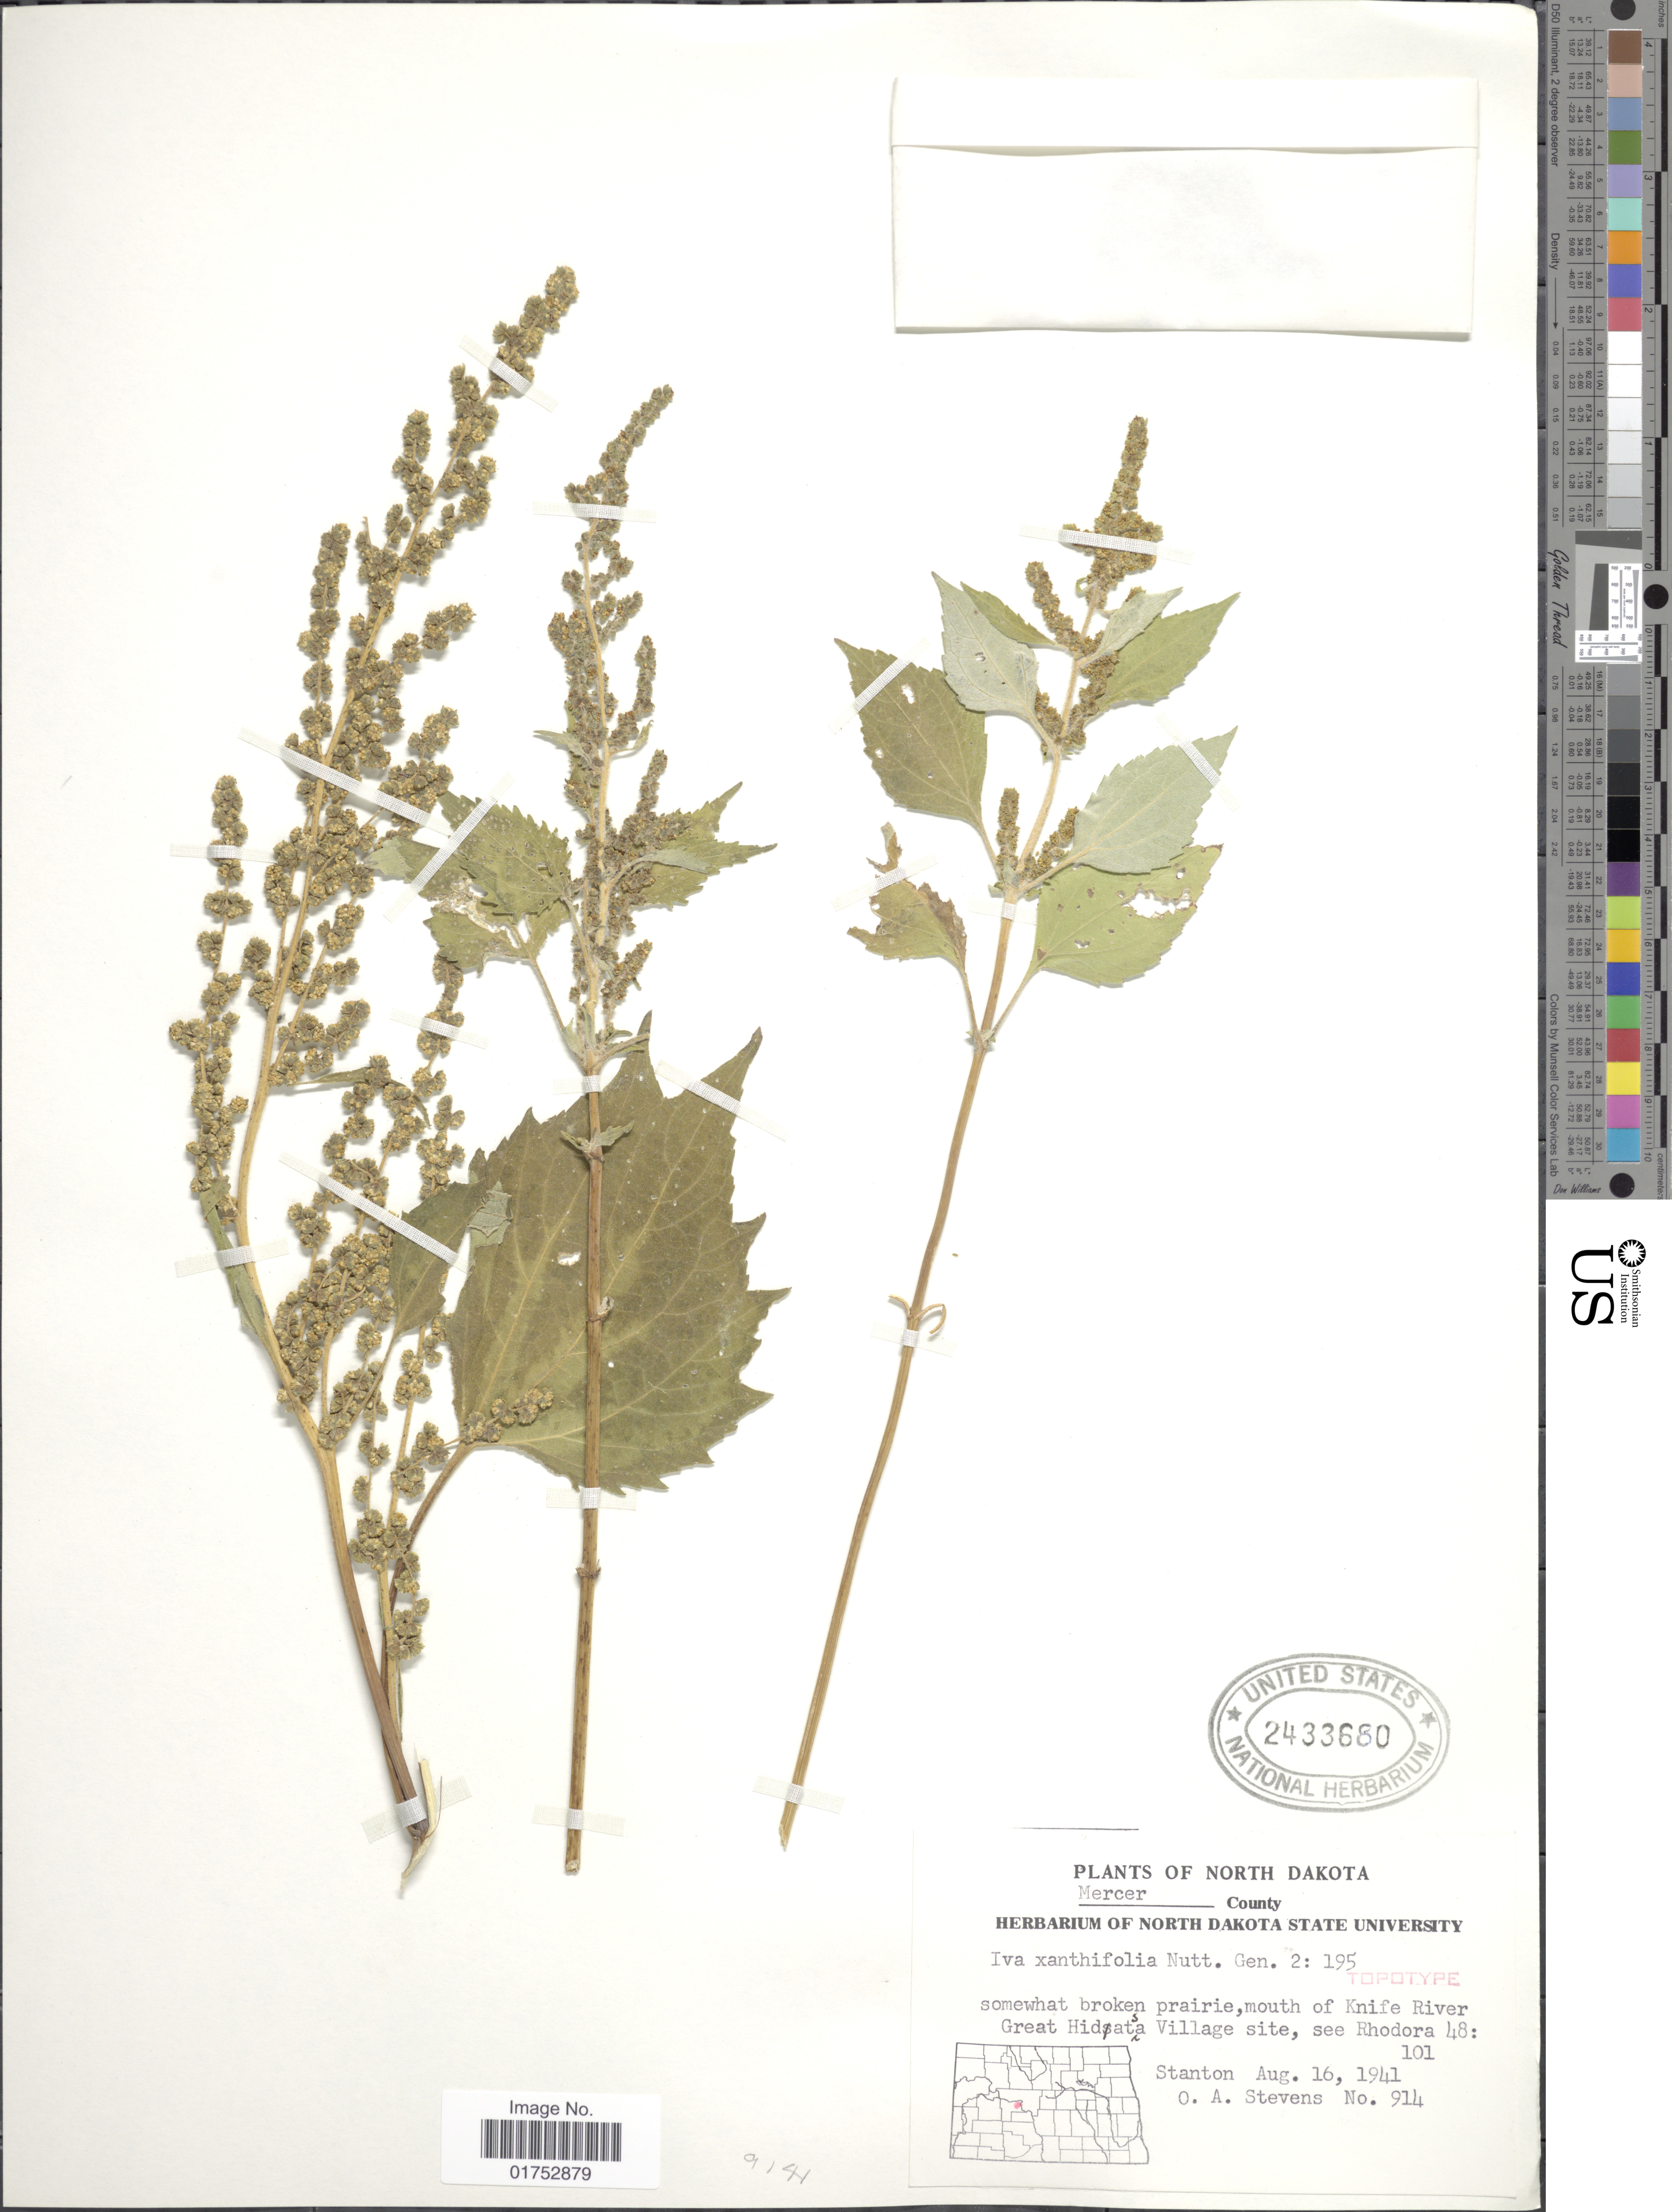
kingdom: Plantae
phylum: Tracheophyta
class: Magnoliopsida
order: Asterales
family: Asteraceae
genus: Iva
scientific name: Iva xanthifolia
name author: Nutt.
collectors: O. A. Stevens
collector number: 914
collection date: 1941-08-16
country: United States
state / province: North Dakota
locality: Mercer County, mouth of Knife River, Great Hidatsa Village site, Stanton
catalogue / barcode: US 2433680